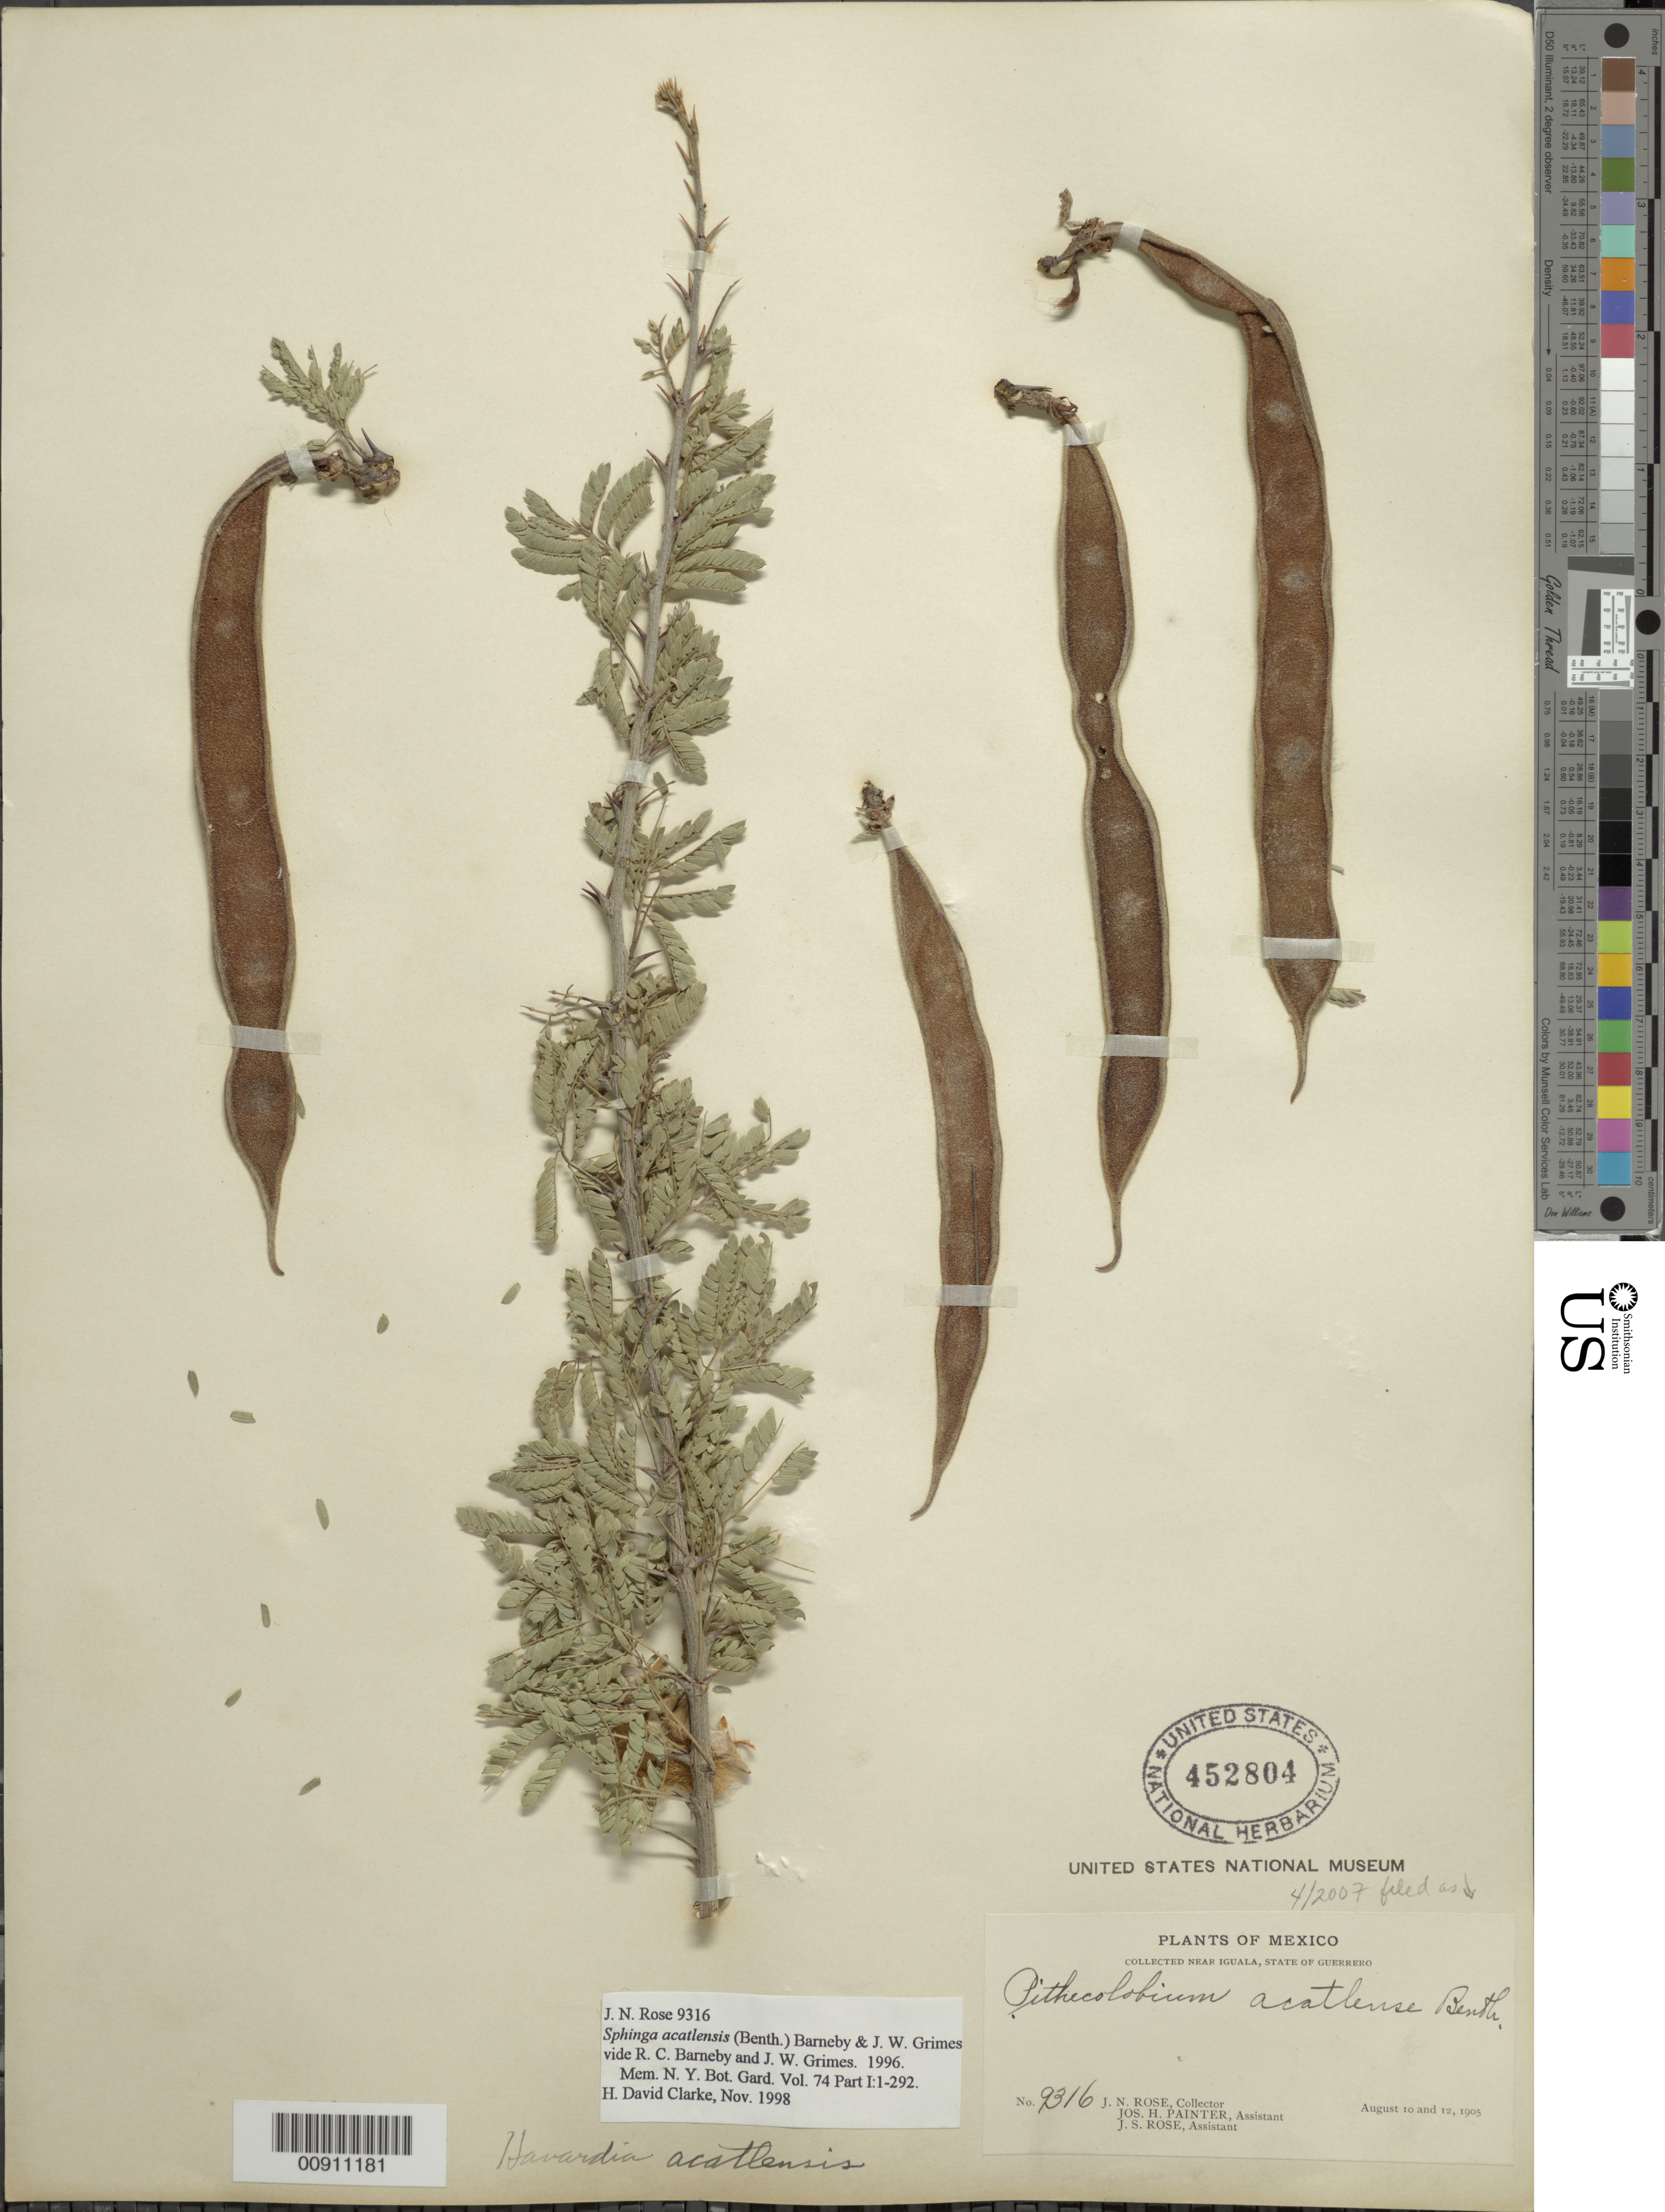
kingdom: Plantae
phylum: Tracheophyta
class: Magnoliopsida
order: Fabales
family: Fabaceae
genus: Sphinga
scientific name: Sphinga acatlensis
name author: (Benth.) Barneby & J.W. Grimes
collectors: J. N. Rose, J. H. Painter & J. S. Rose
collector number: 9316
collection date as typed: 10 Aug 1905 to 12 Aug 1905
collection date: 1905-08-10/1905-08-12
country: Mexico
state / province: Guerrero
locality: Near Iguala, State of Guerrero.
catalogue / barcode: US 452804